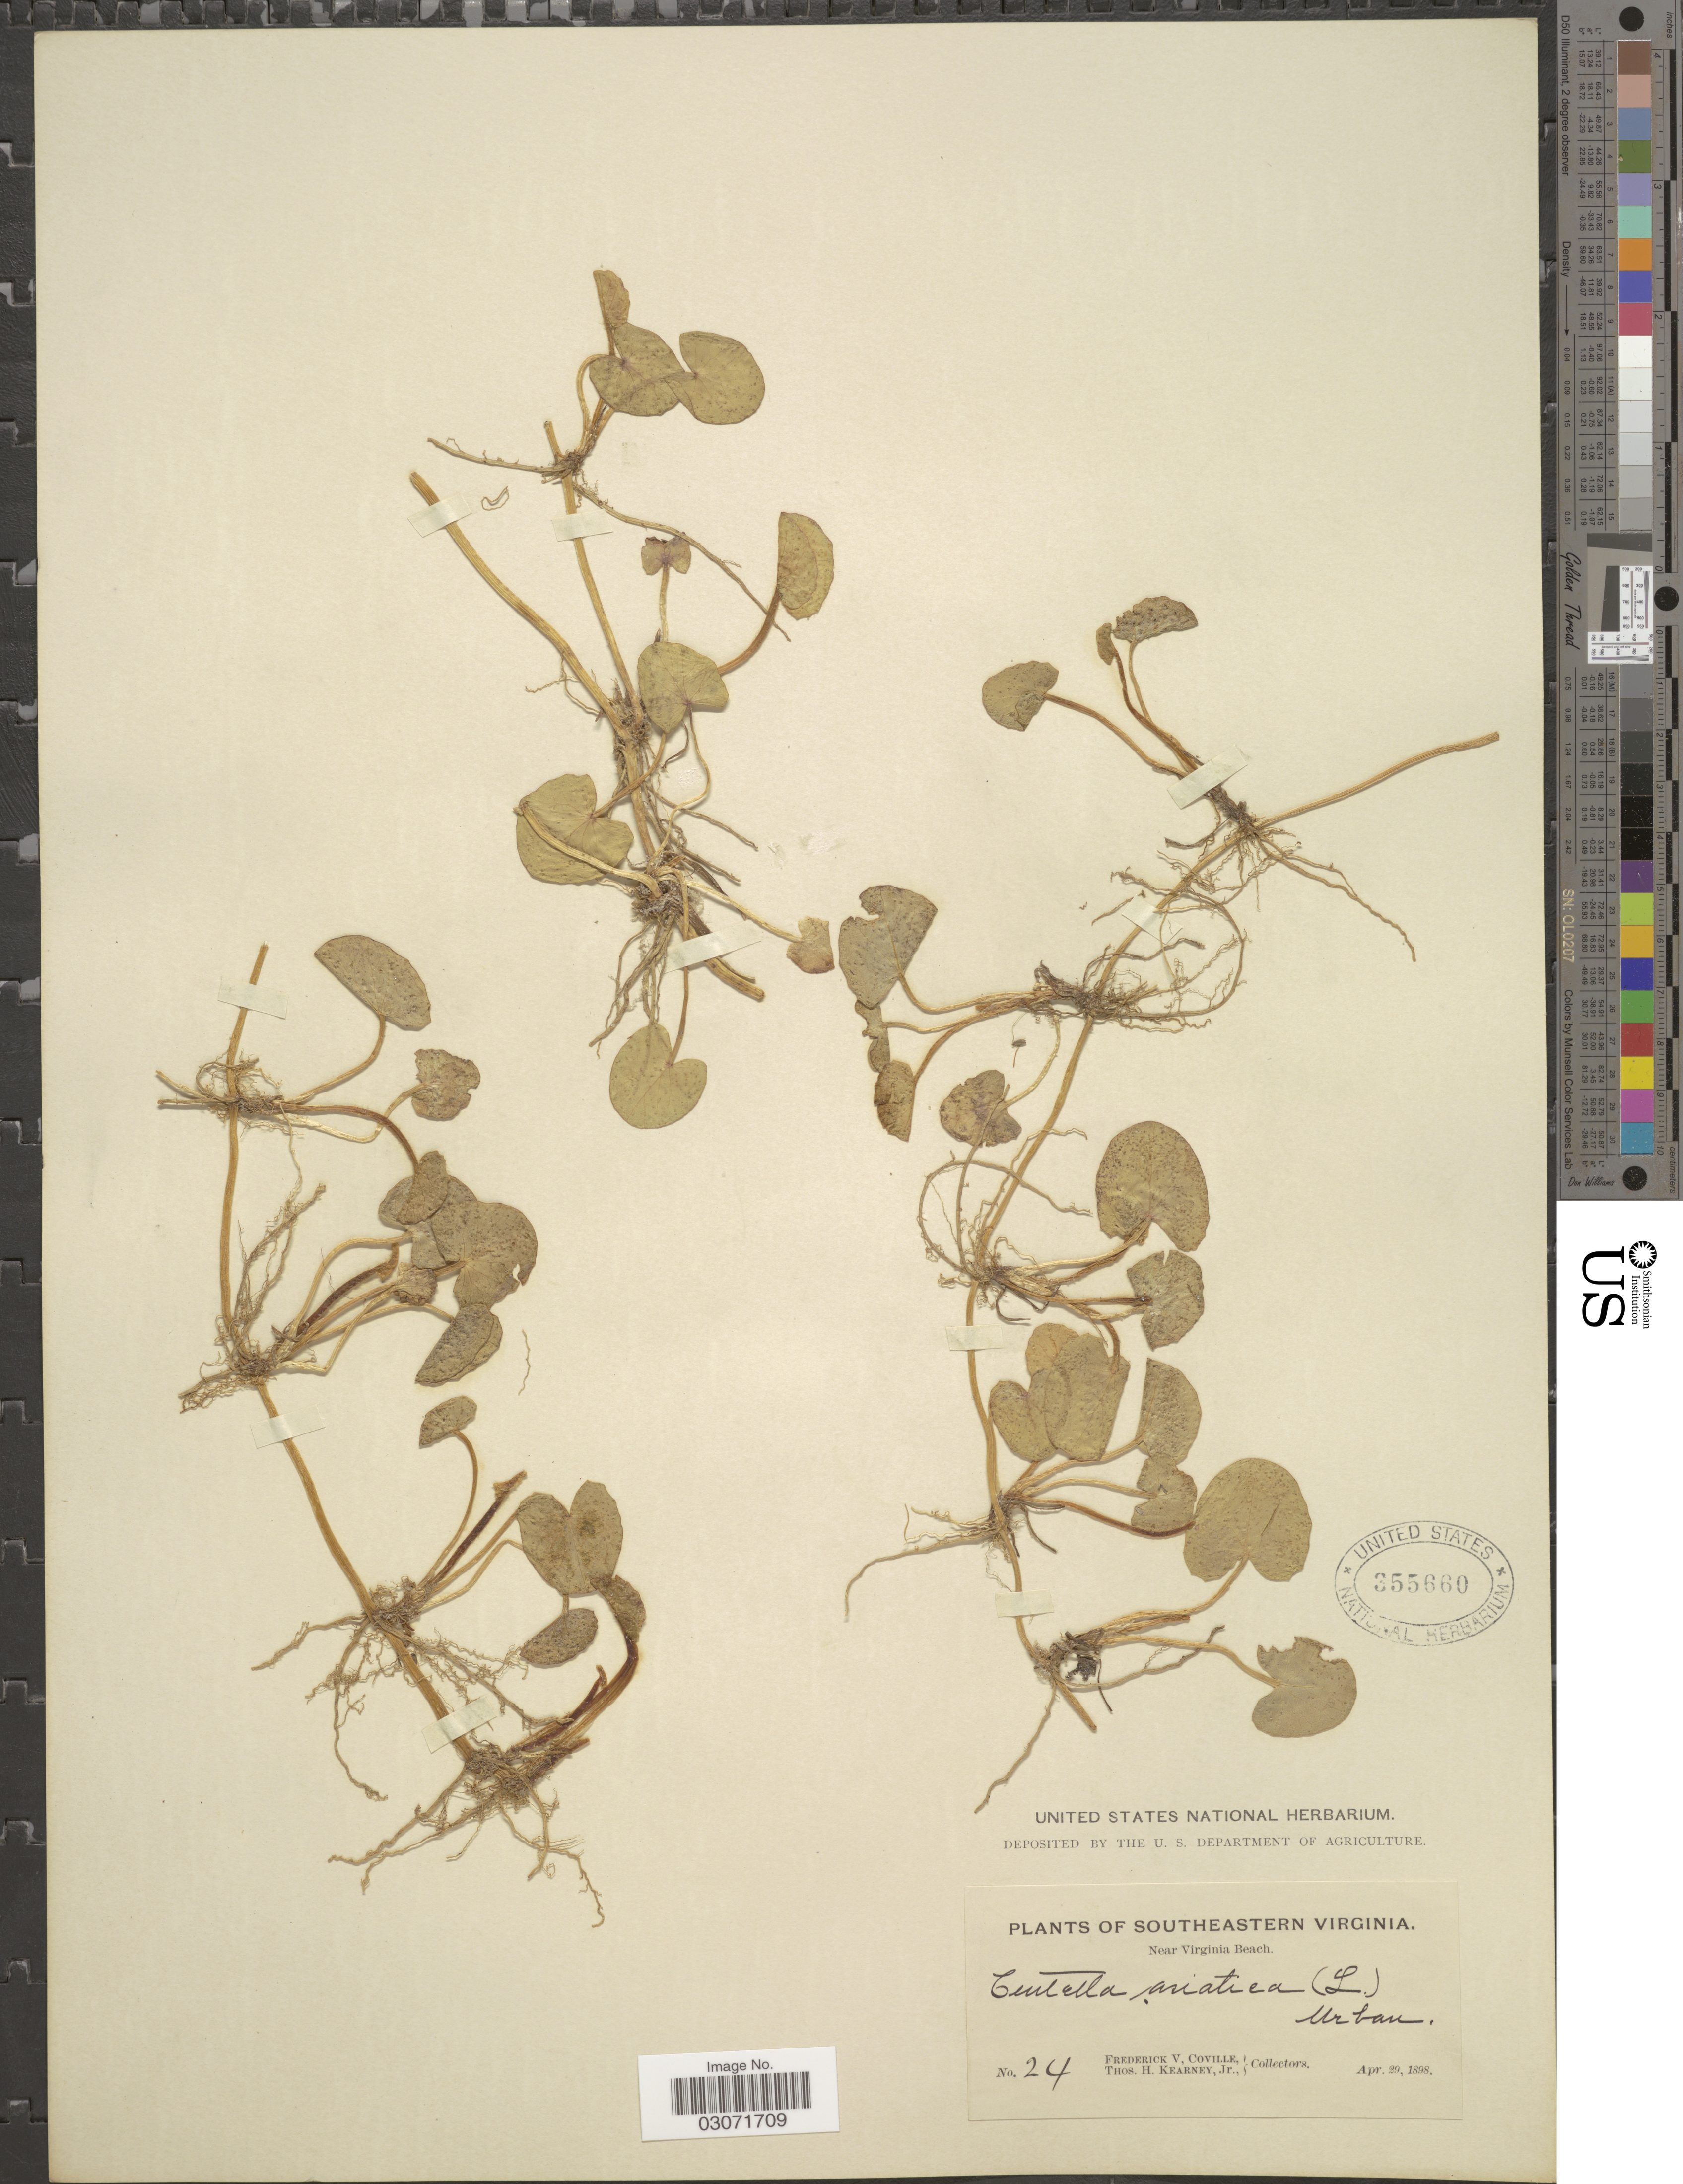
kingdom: Plantae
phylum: Tracheophyta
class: Magnoliopsida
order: Apiales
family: Apiaceae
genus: Centella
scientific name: Centella asiatica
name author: (L.) Urb.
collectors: F. V. Coville & T. H. Kearney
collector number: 24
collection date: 1898-04-29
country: United States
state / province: Virginia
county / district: City of Virginia Beach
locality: Southeastern Virginia. Near Virginia Beach.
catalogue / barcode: US 355660